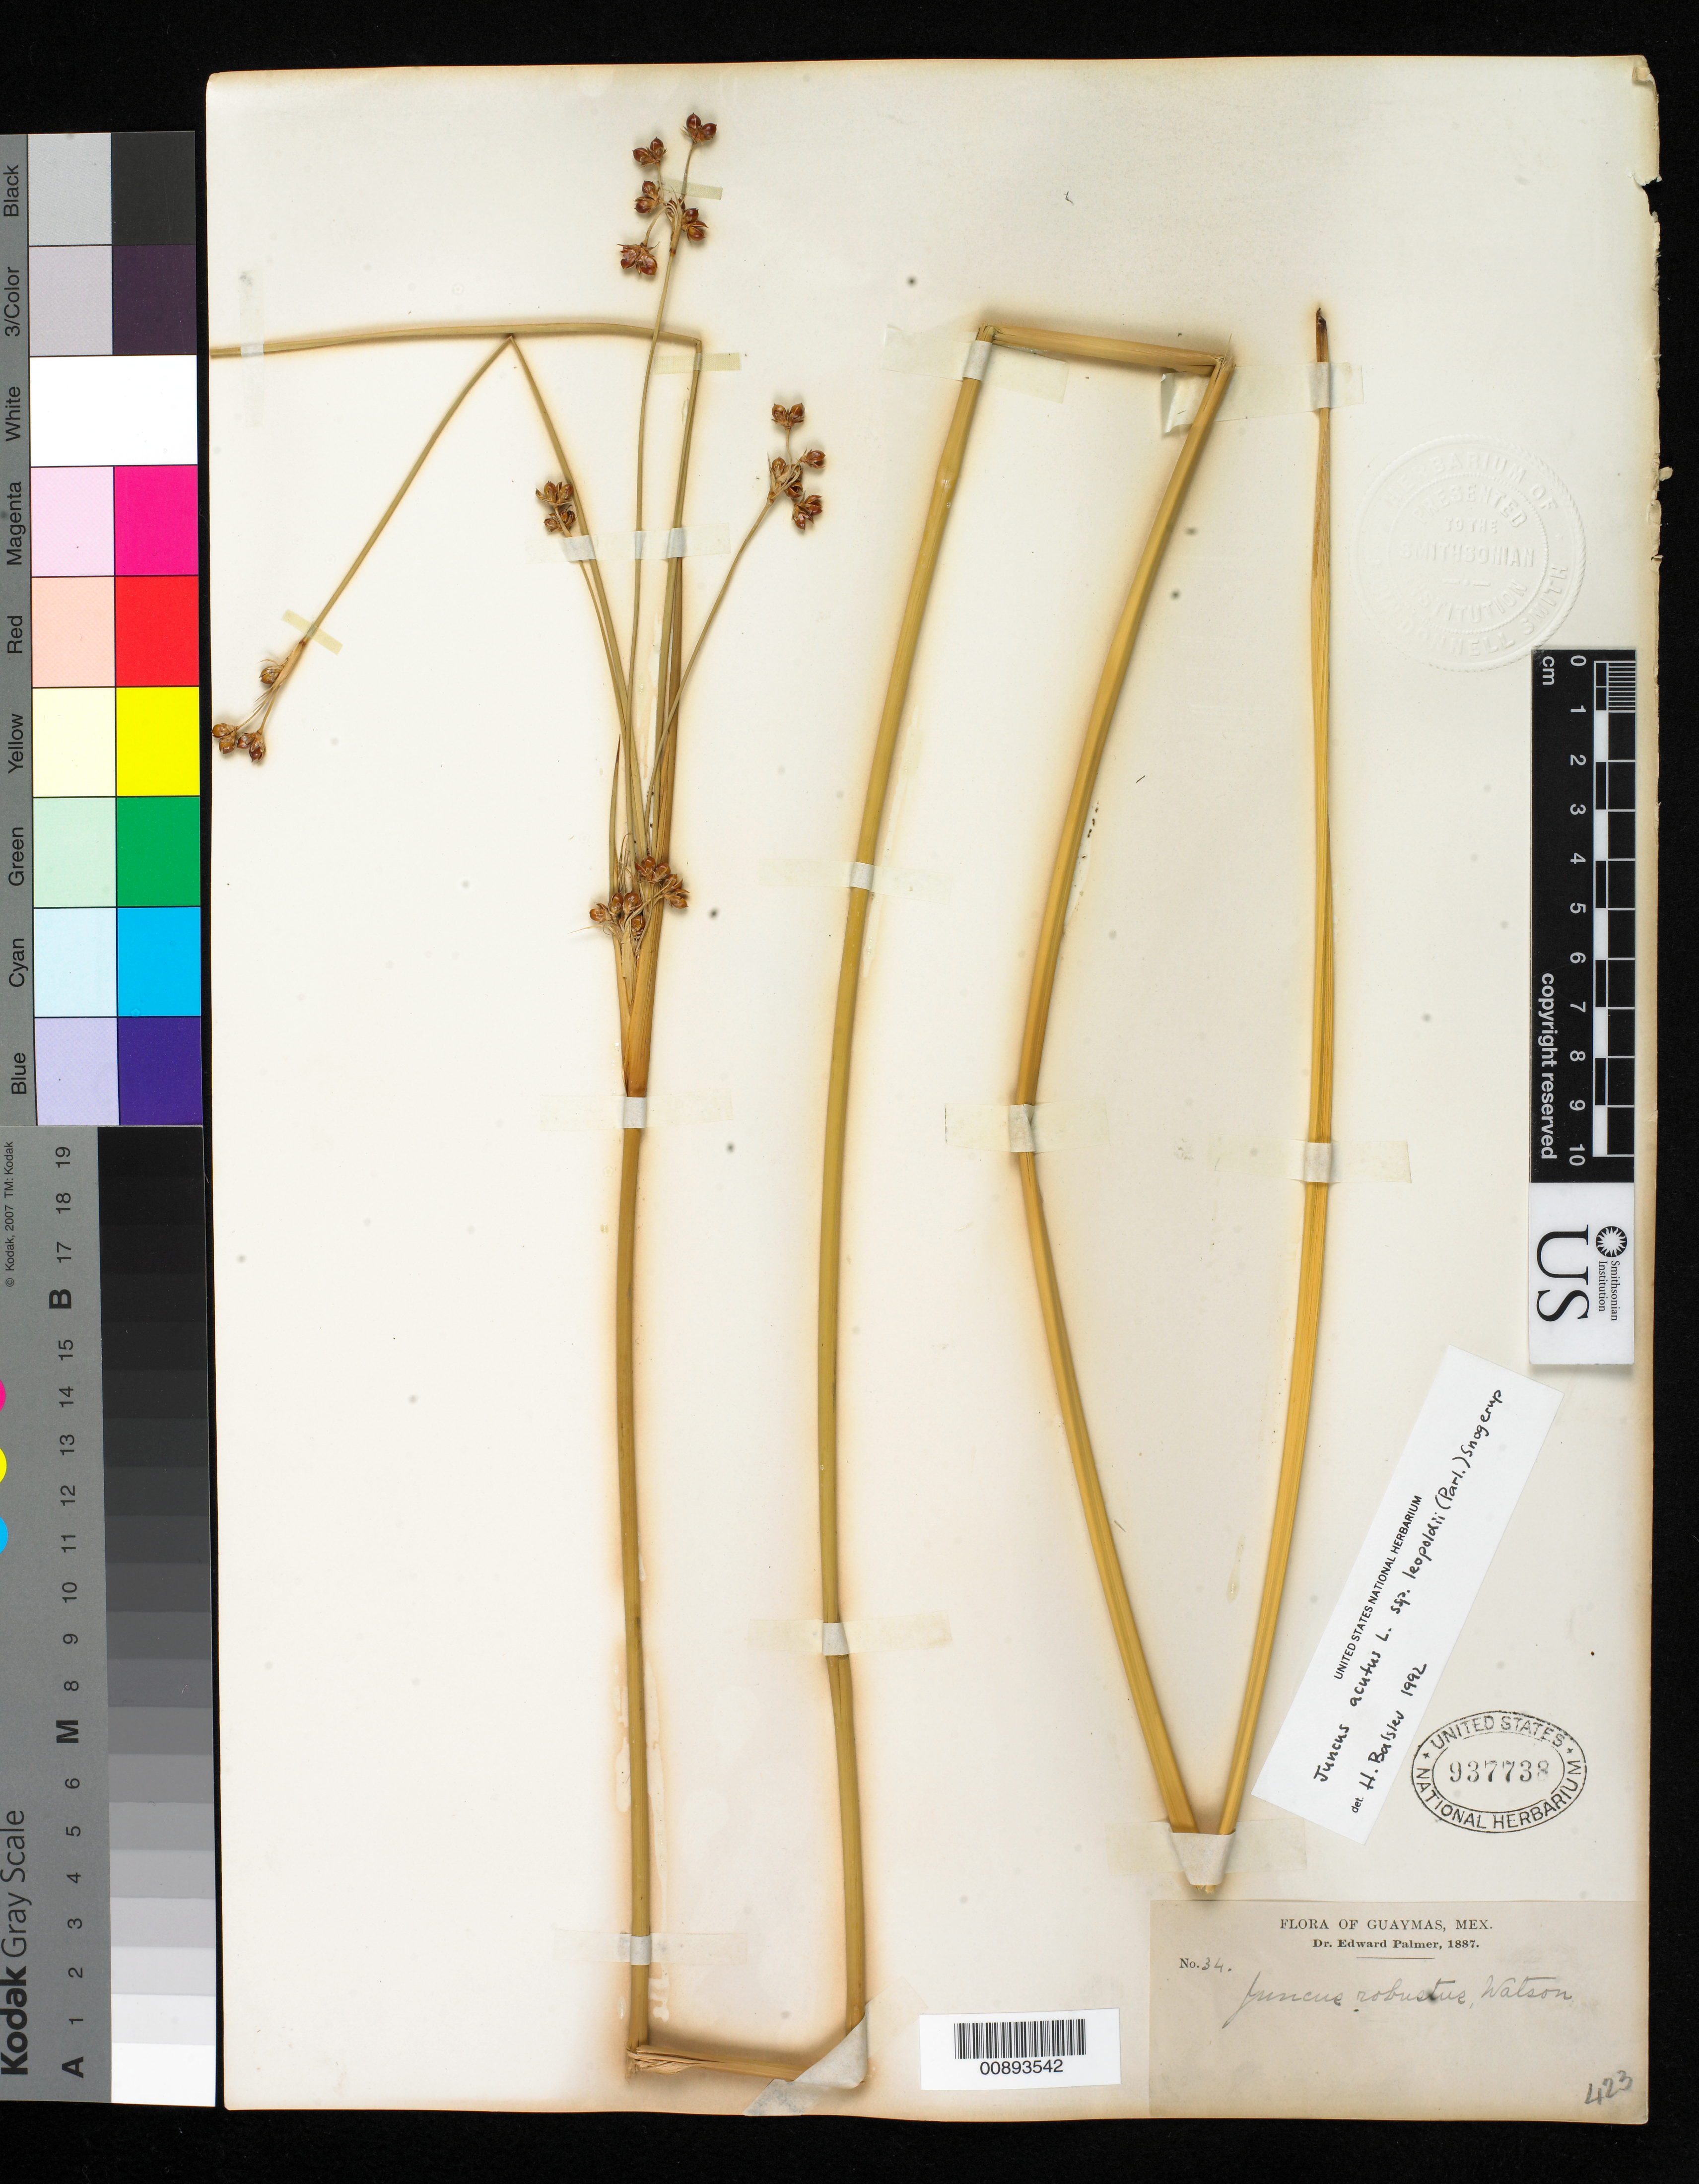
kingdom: Plantae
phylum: Tracheophyta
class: Liliopsida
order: Poales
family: Juncaceae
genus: Juncus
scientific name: Juncus acutus subsp. leopoldii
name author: (Parl.) Snogerup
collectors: E. Palmer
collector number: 34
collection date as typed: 1887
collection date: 1887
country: Mexico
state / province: Sonora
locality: Guaymas, Sonora.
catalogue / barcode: US 937738